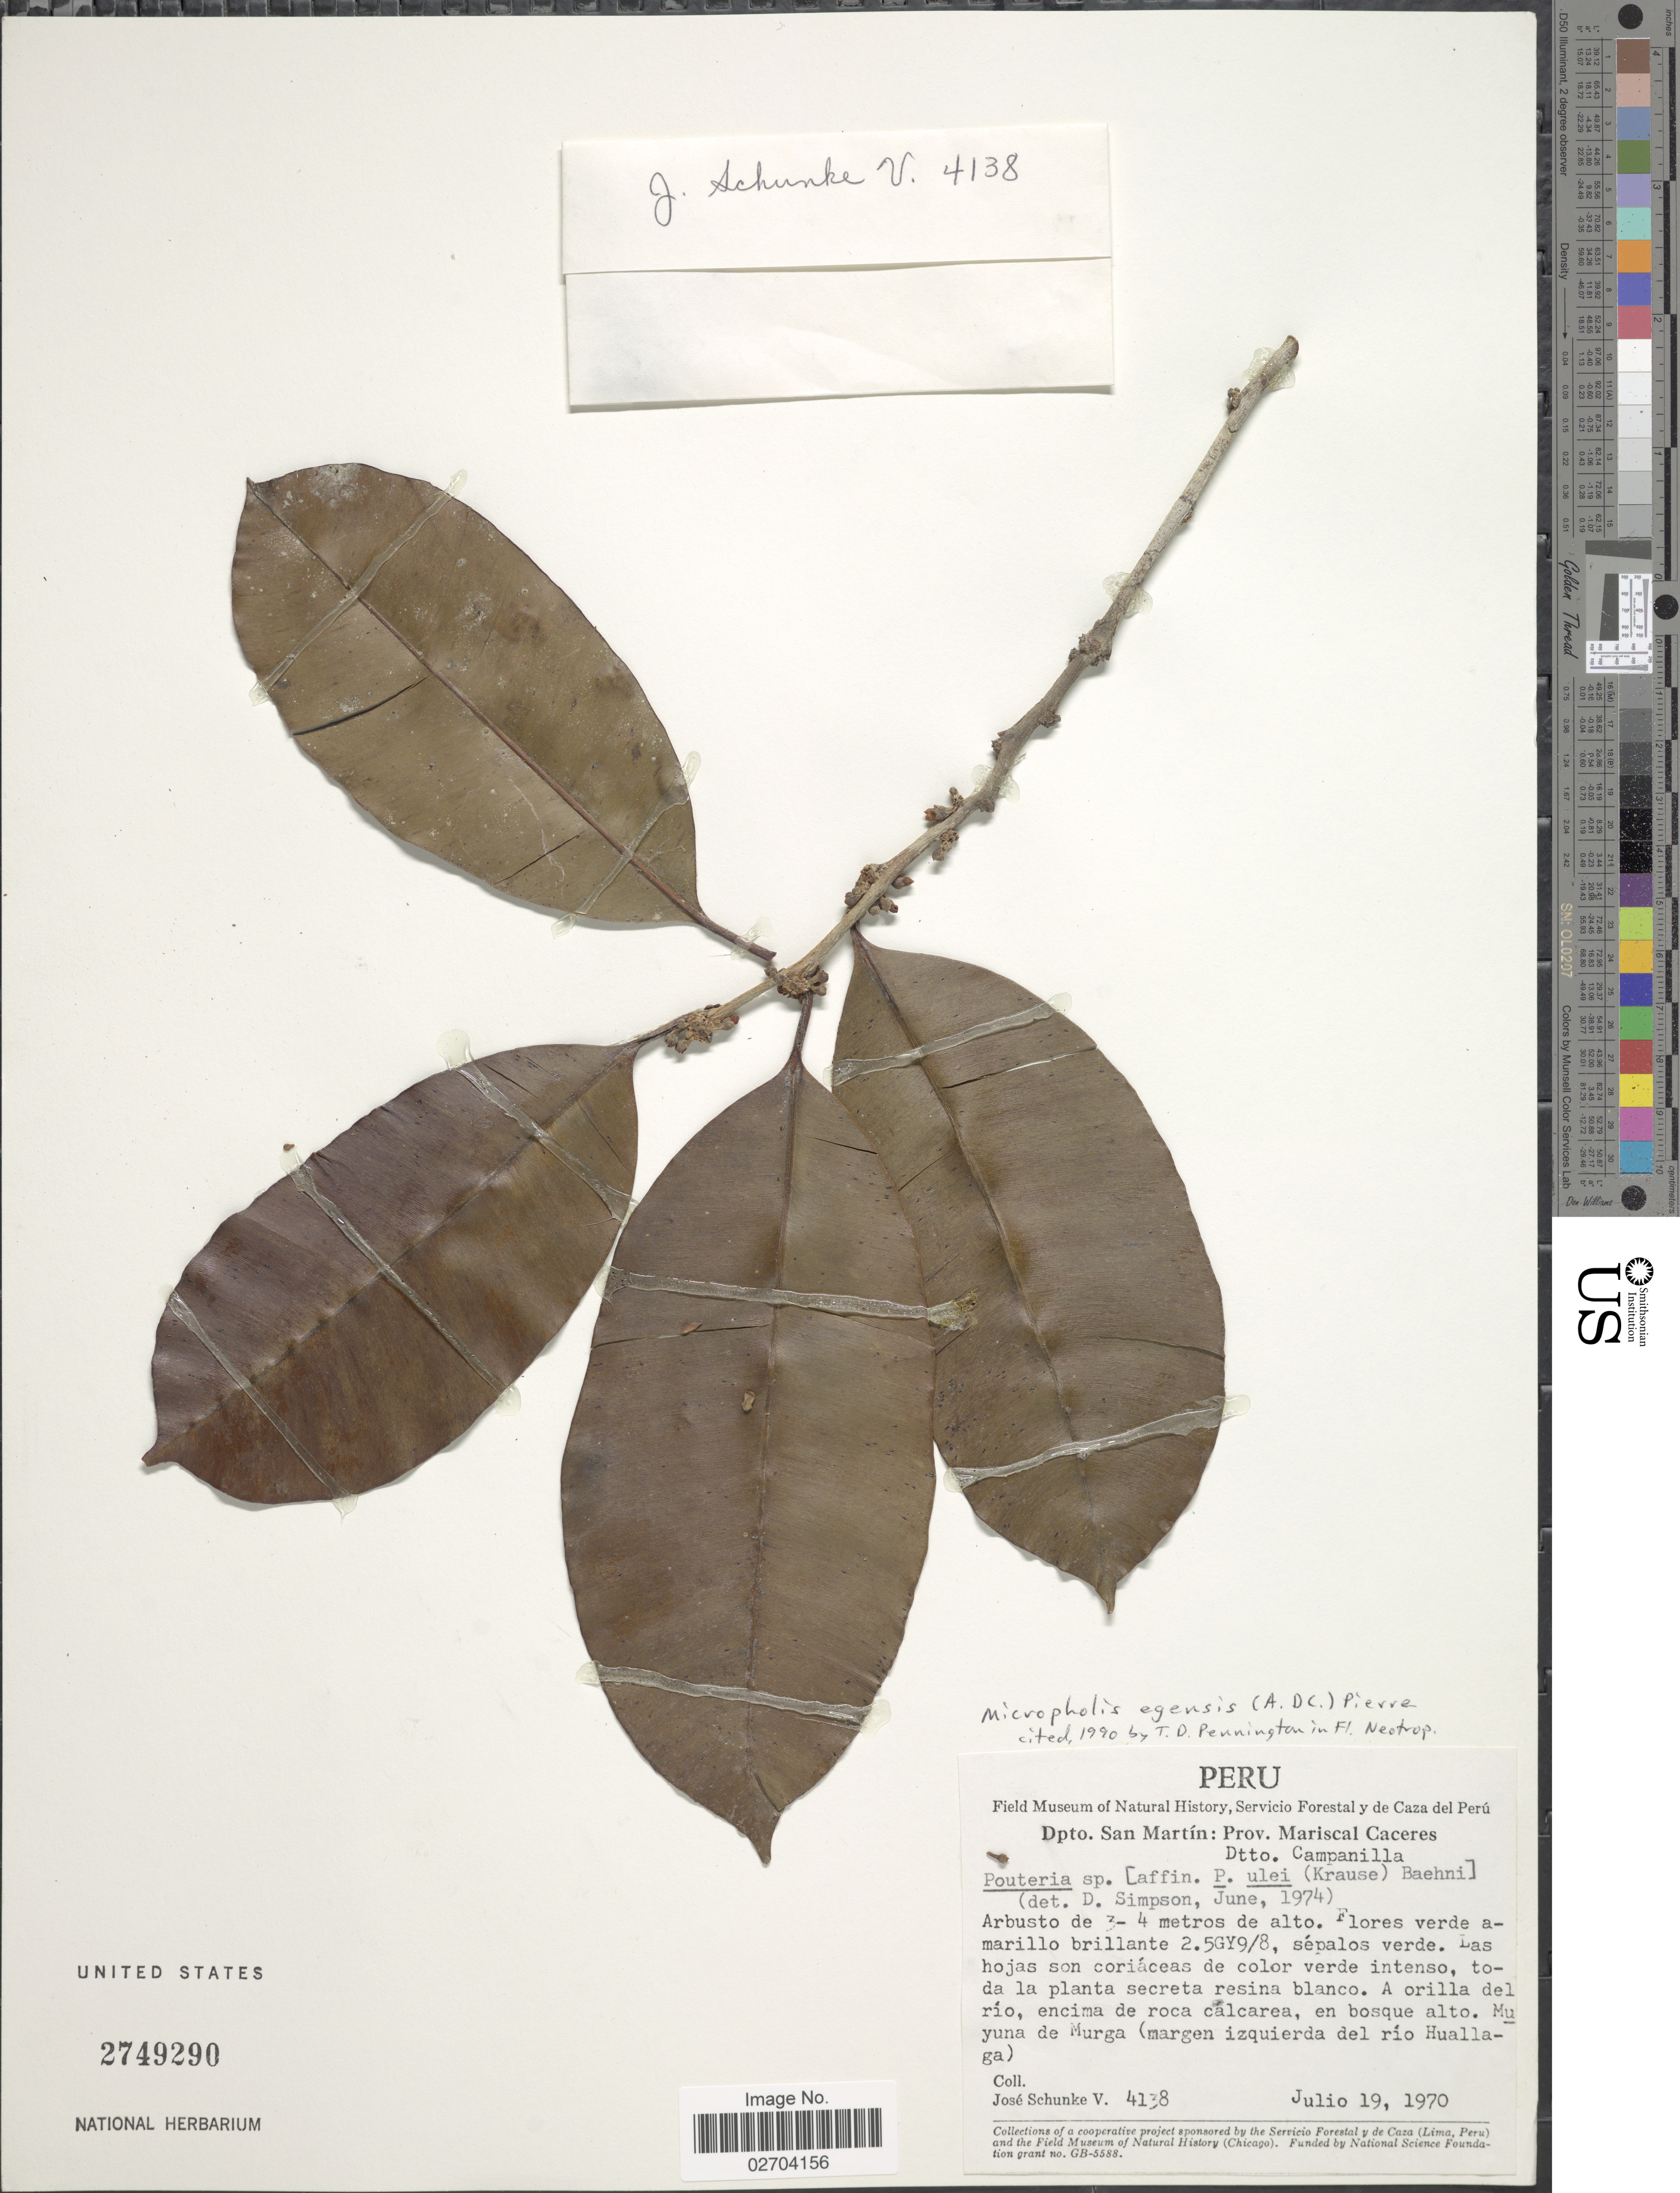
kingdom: Plantae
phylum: Tracheophyta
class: Magnoliopsida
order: Ericales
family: Sapotaceae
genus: Micropholis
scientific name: Micropholis egensis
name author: (A. DC.) Pierre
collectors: J. Schunke Vigo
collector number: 4138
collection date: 1970-07-19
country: Peru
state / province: San Martín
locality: Dpto. San Martin; Prov. Mariscal Caceres, Dtto. Campanilla. A orilla del rio, encima de roca calcarea, en bosque alto. Muyuna de Murga (margen izquierda del rio Huallaga).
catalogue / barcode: US 2749290